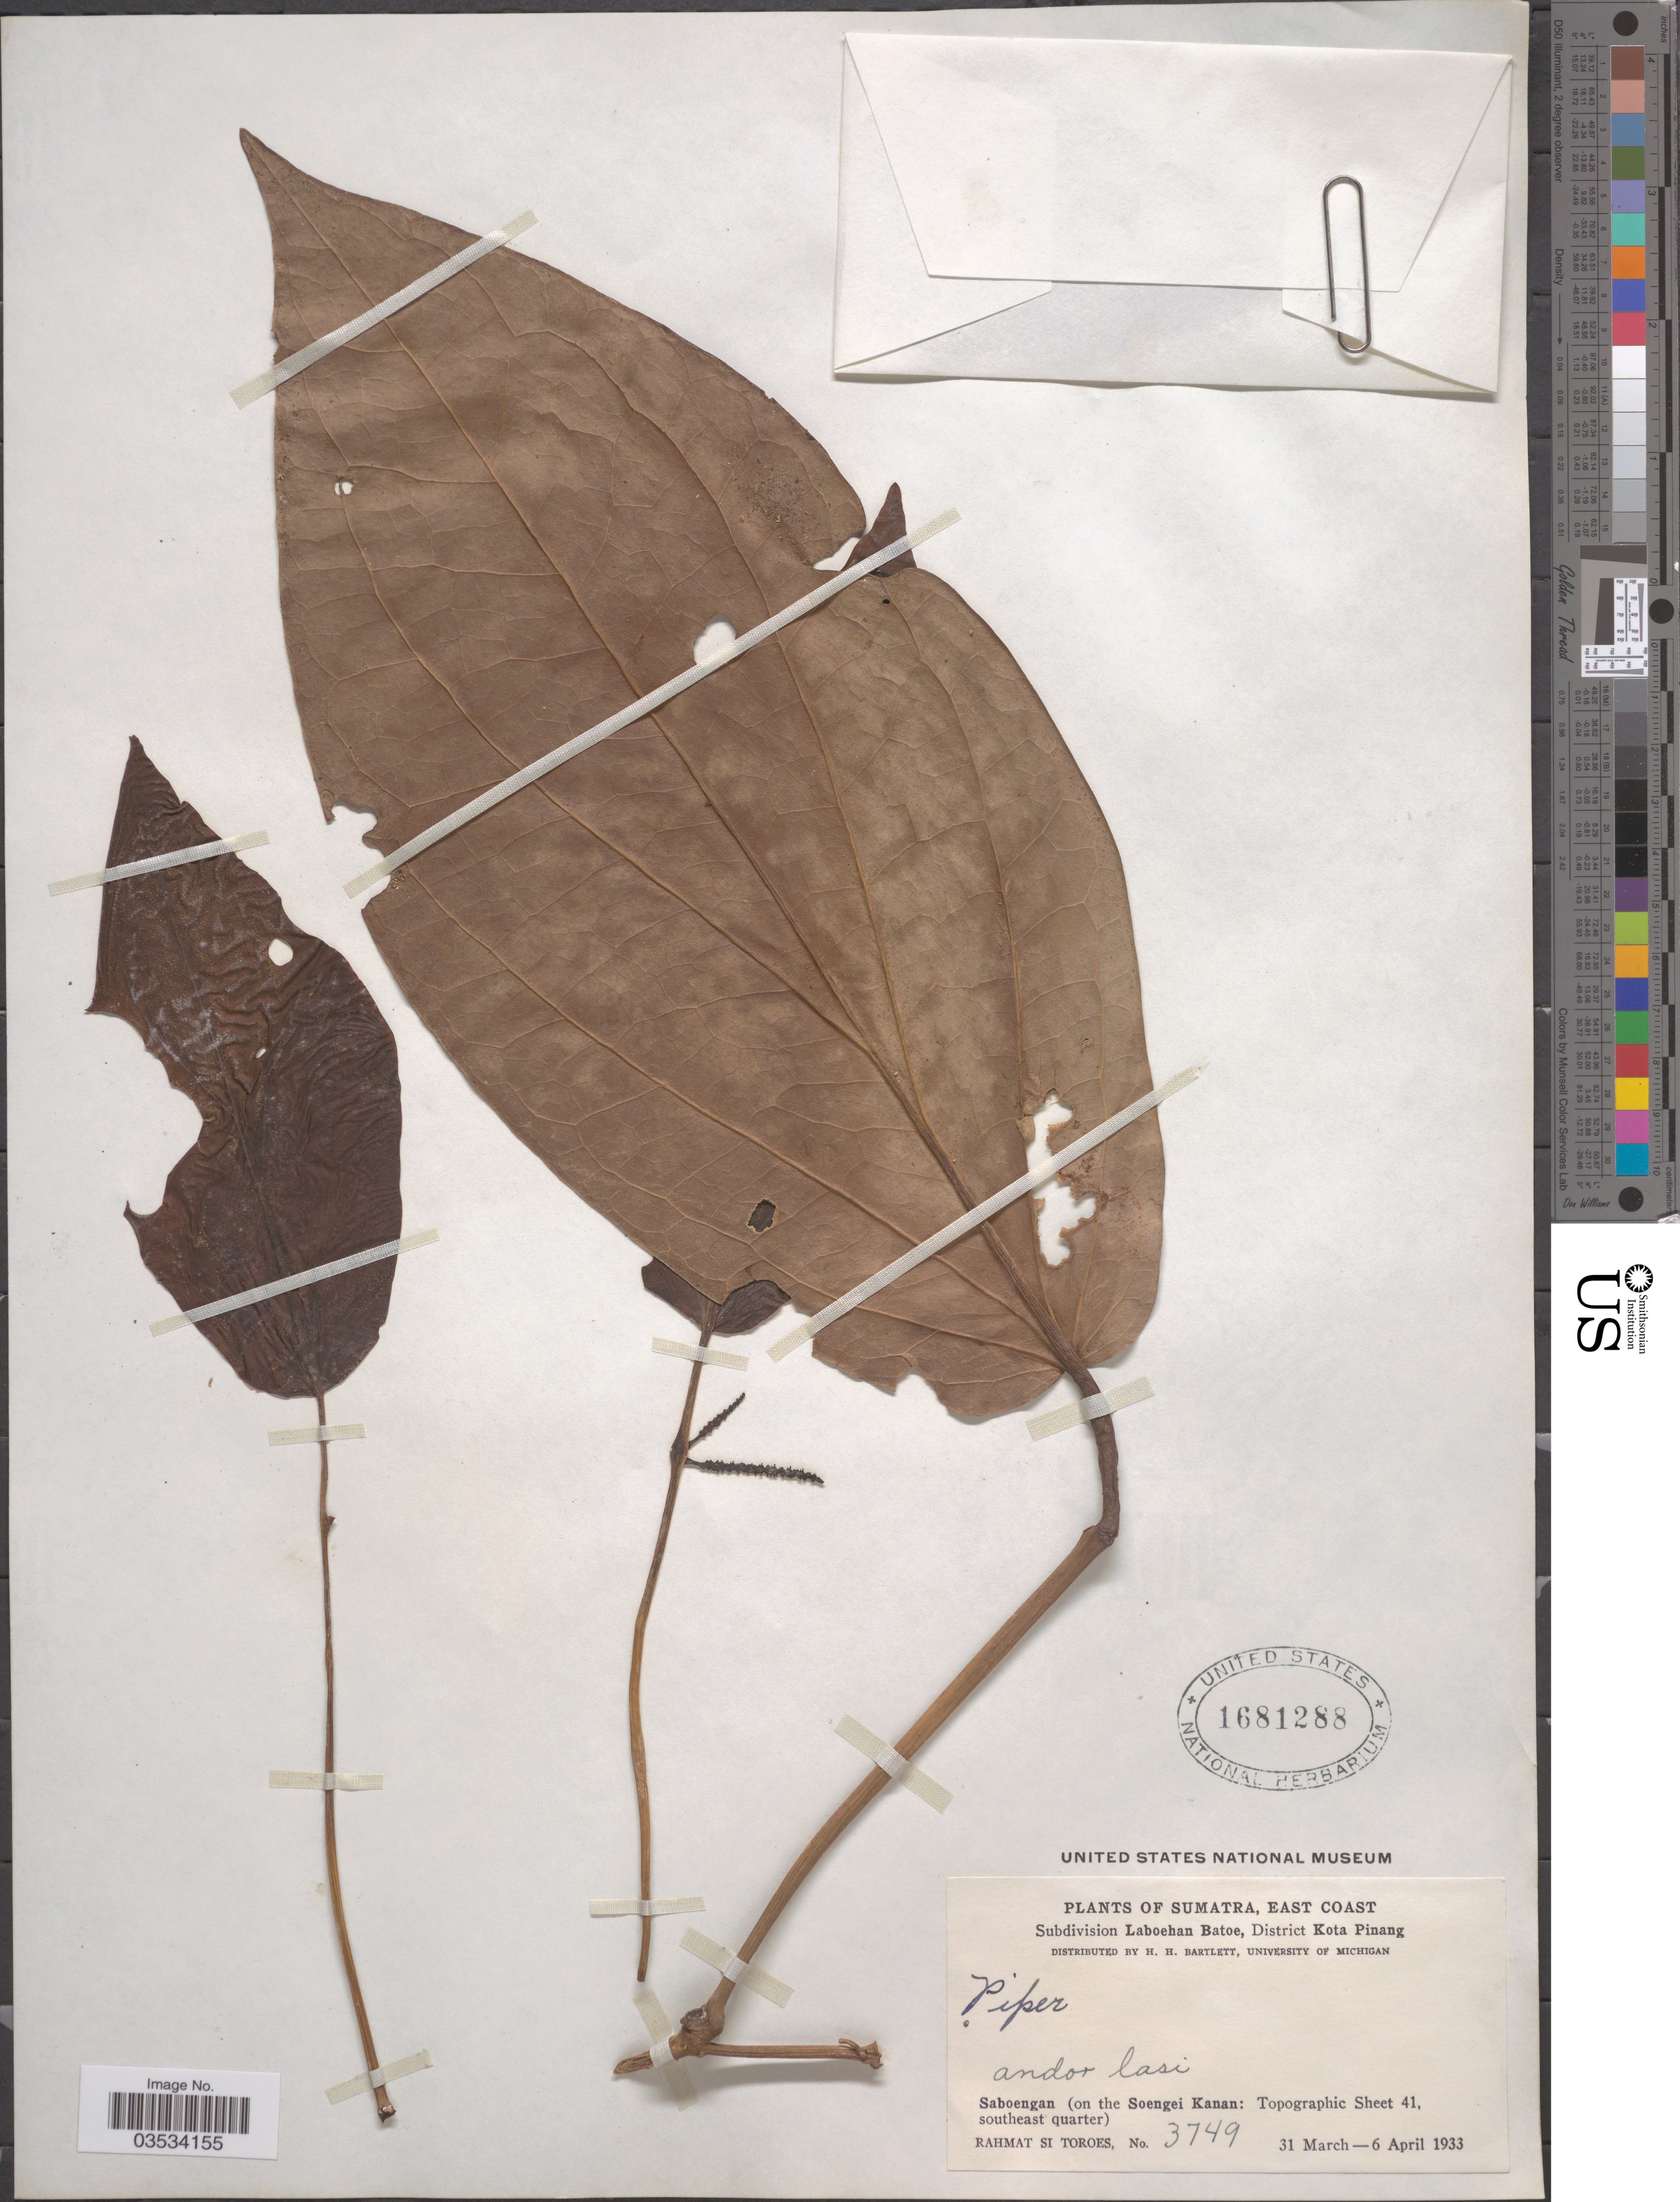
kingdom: Plantae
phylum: Tracheophyta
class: Magnoliopsida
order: Piperales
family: Piperaceae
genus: Piper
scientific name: Piper sp.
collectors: Rahmat Si Boeea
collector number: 3749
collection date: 1933-03-31/1933-04-06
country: Indonesia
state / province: Sumatra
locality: East Coast. Subdivision Laboehan Batoe, District Kota Pinang. Saboengan (on the Soengei Kanan: Topographic Sheet 41, southeast quarter).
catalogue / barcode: US 1681288